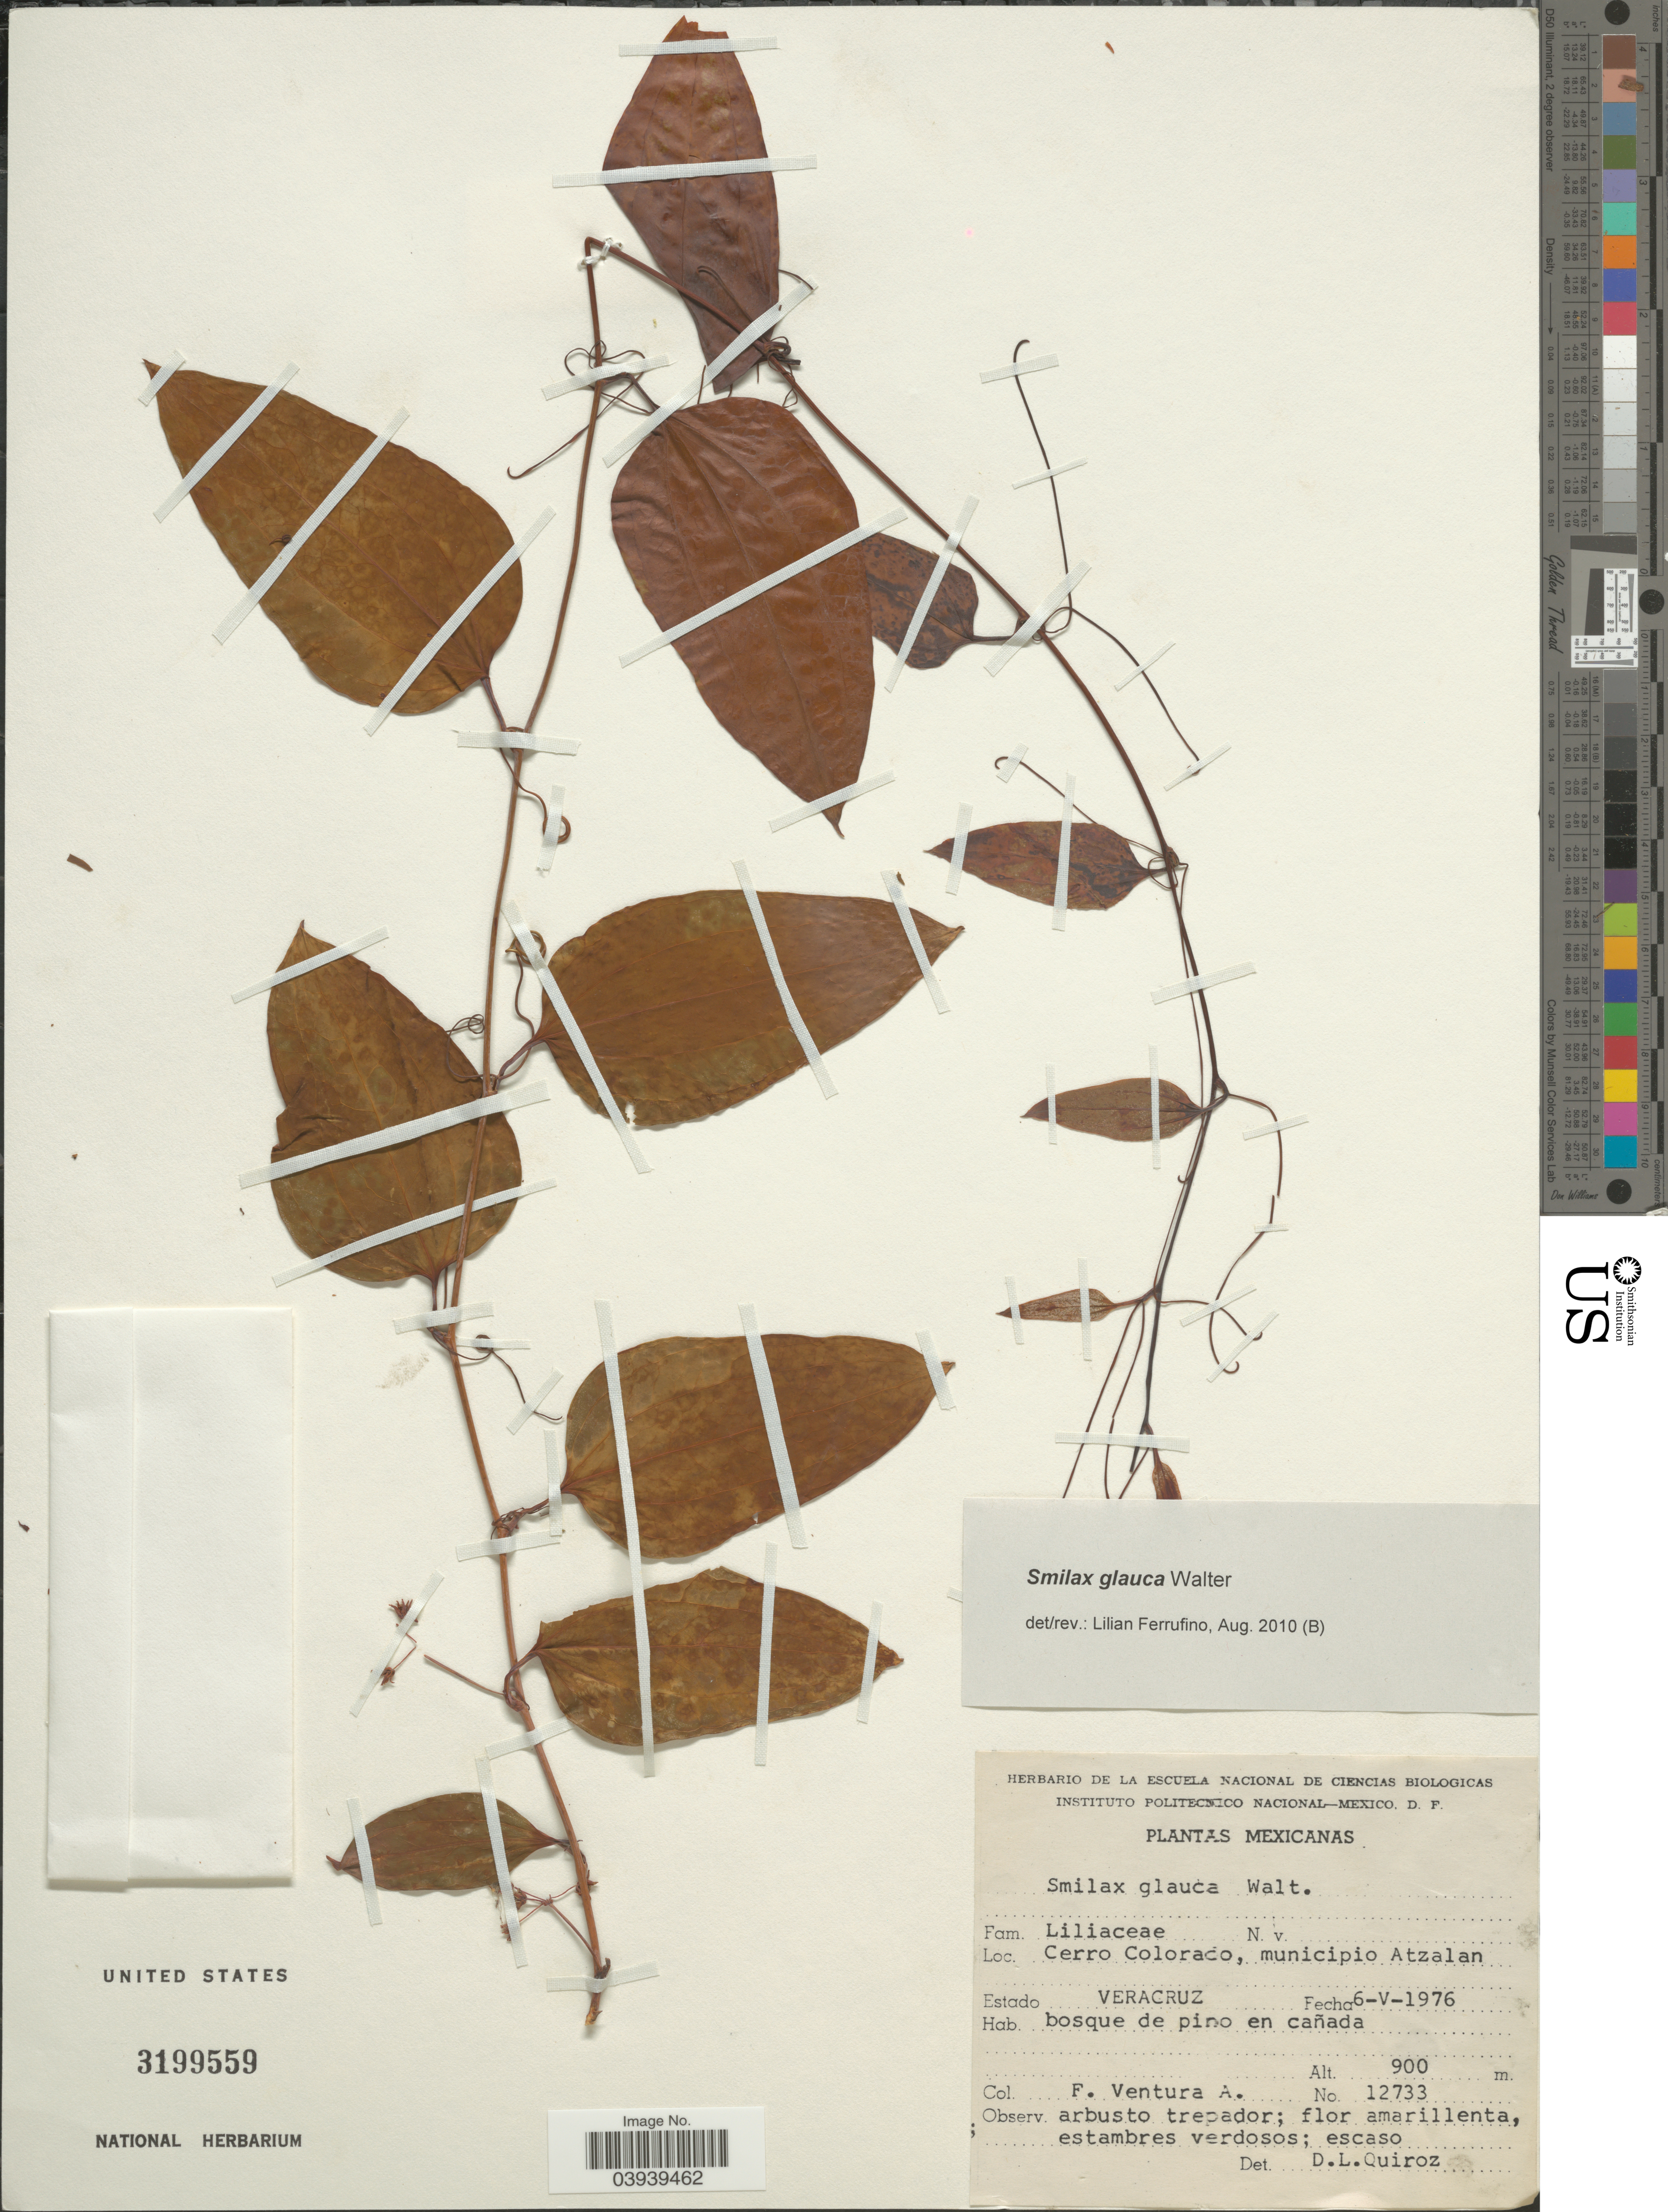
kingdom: Plantae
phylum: Tracheophyta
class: Liliopsida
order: Liliales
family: Smilacaceae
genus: Smilax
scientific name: Smilax glauca var. discolor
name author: (Schltdl.) C.V. Morton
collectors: F. Ventura A.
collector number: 12733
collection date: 1976-05-06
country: Mexico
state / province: Veracruz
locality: Cerro Colorado, municipio Atzalan. Estado Veracruz.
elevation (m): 900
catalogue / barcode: US 3199559